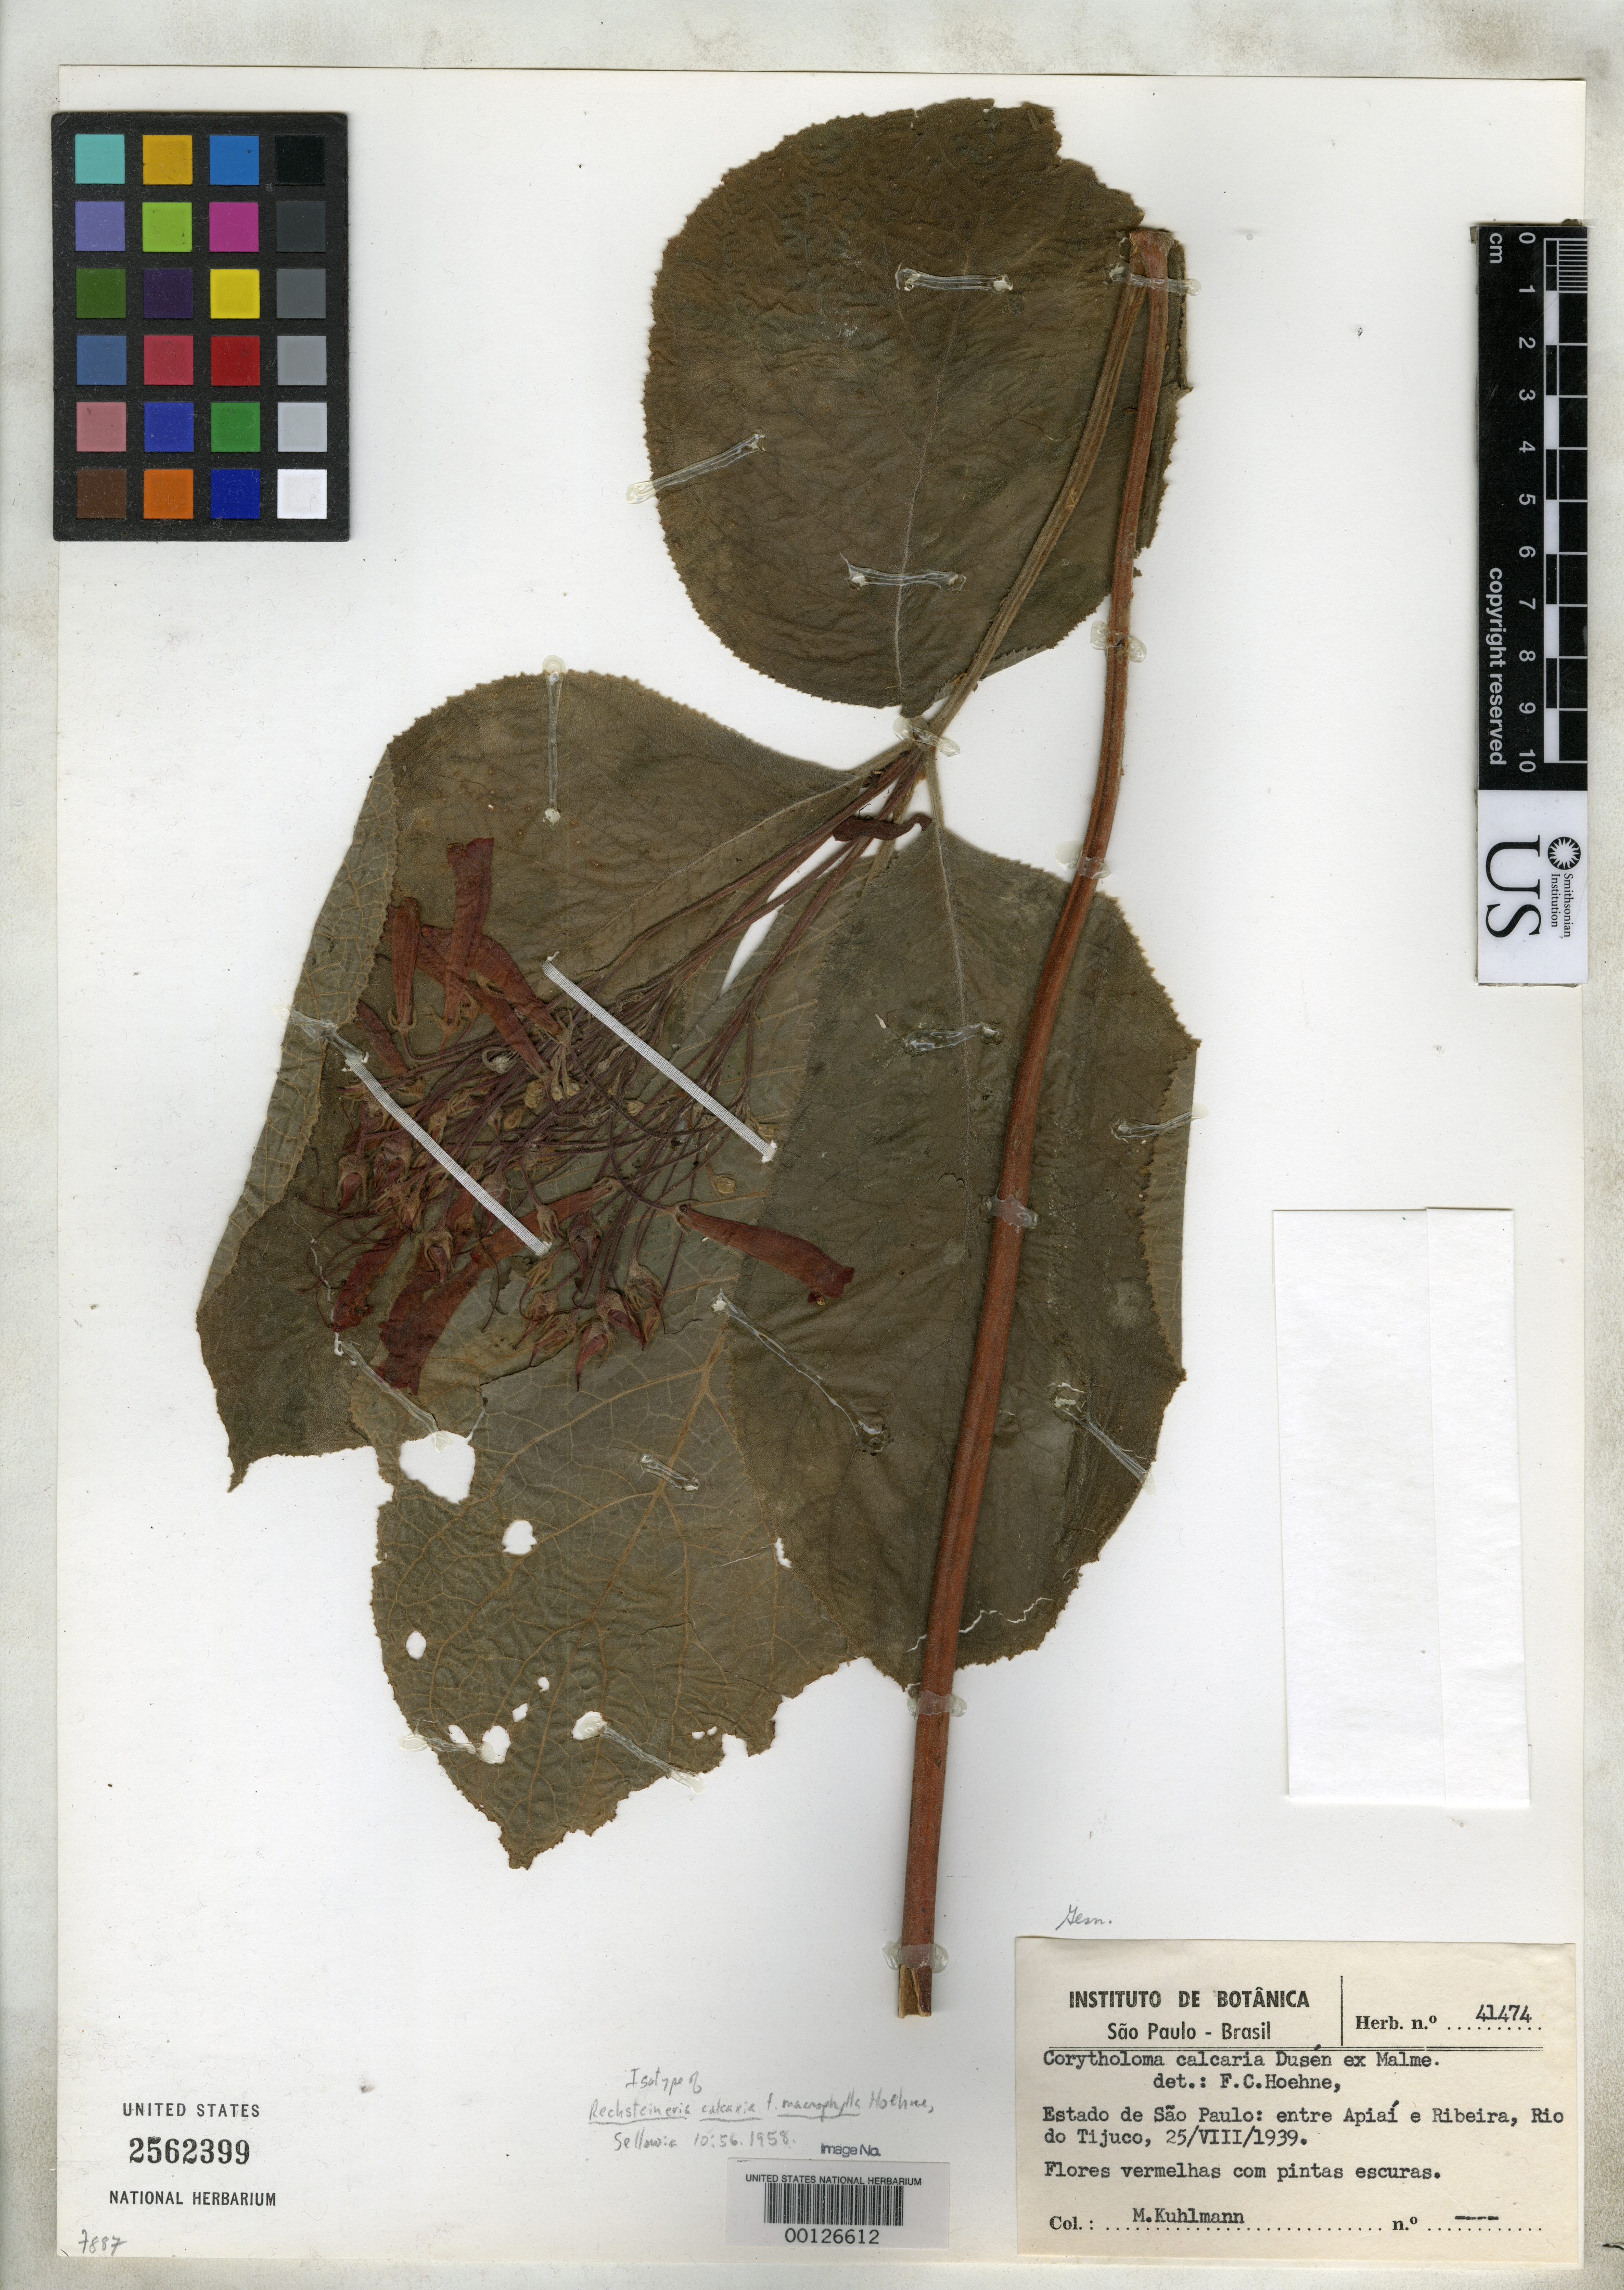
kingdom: Plantae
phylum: Tracheophyta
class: Magnoliopsida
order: Lamiales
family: Gesneriaceae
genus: Rechsteineria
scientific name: Rechsteineria calcaria f. macrophylla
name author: Hoehne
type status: Isotype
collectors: M. Kuhlmann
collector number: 41474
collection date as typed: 25 Aug 1939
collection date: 1939-08-25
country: Brazil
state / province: São Paulo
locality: Entre Apiai e Ribeira, Rio Dotijuco.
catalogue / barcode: US 2562399